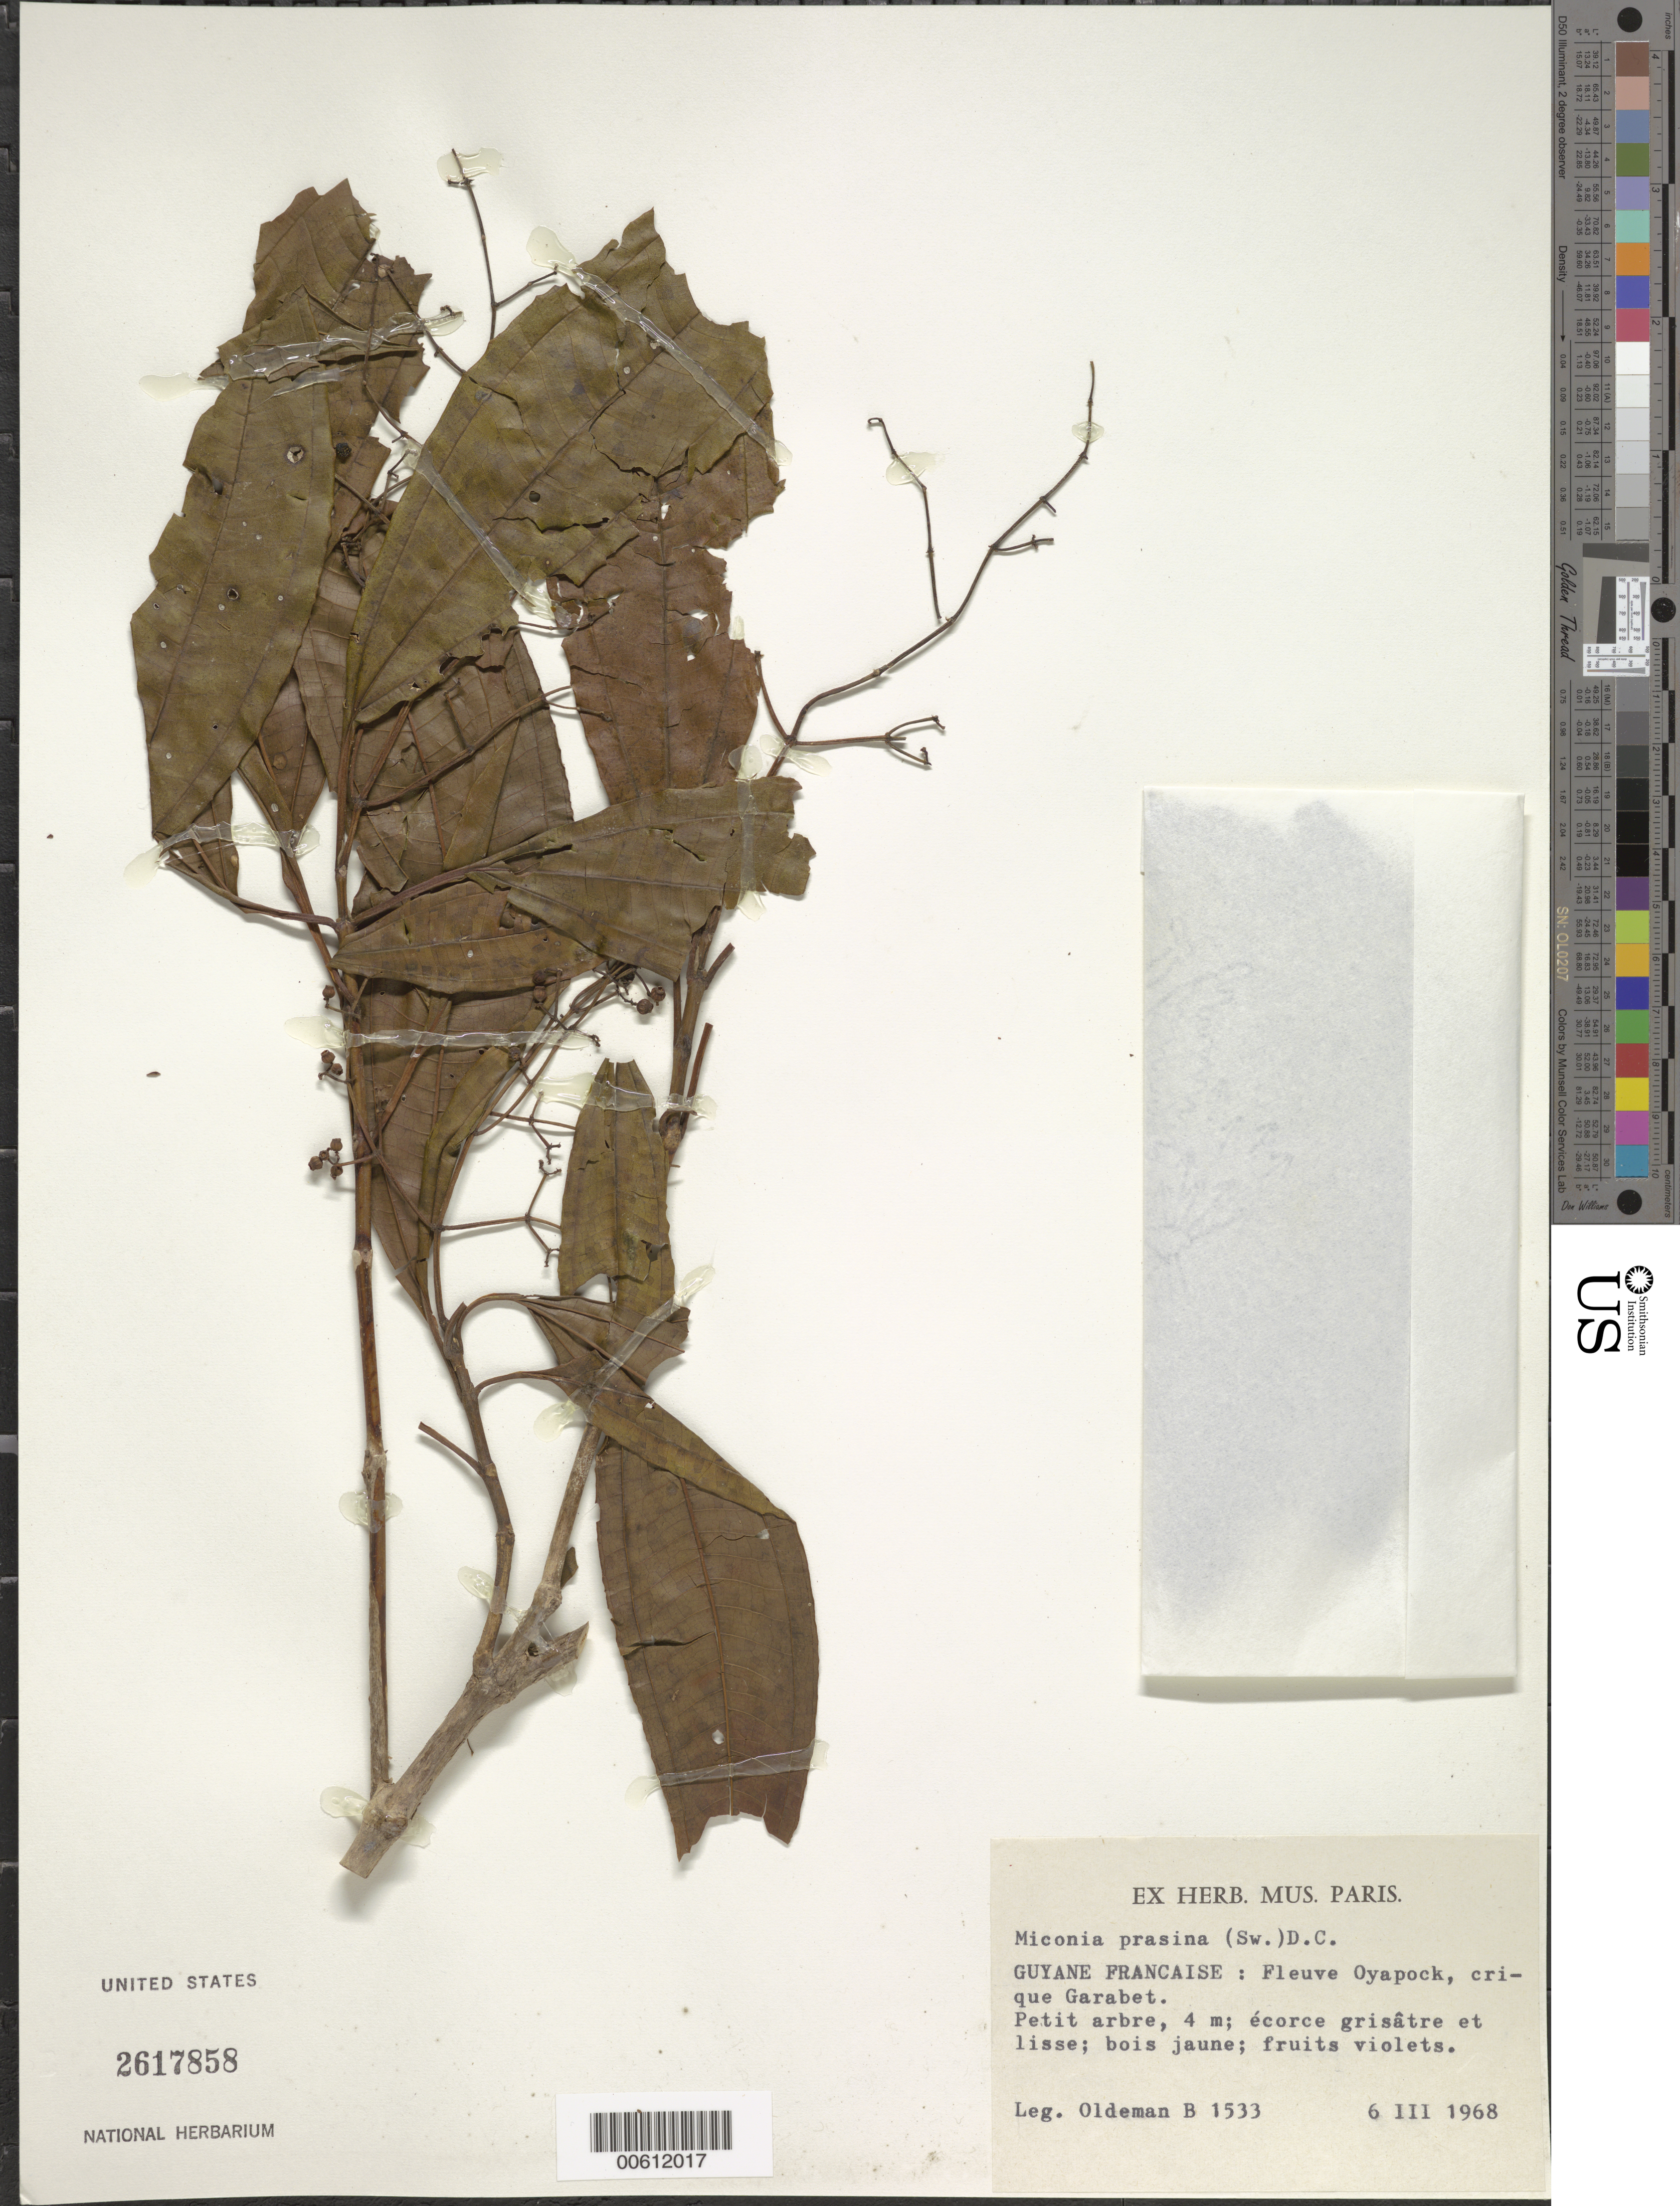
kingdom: Plantae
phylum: Tracheophyta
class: Magnoliopsida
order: Myrtales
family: Melastomataceae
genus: Miconia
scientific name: Miconia prasina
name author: (Sw.) DC.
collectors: R. Oldeman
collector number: B 1533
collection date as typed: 6-Mar-68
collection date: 1968-03-06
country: French Guiana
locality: Crique Gabaret, Fleuve Oyapock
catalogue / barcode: US 2617858